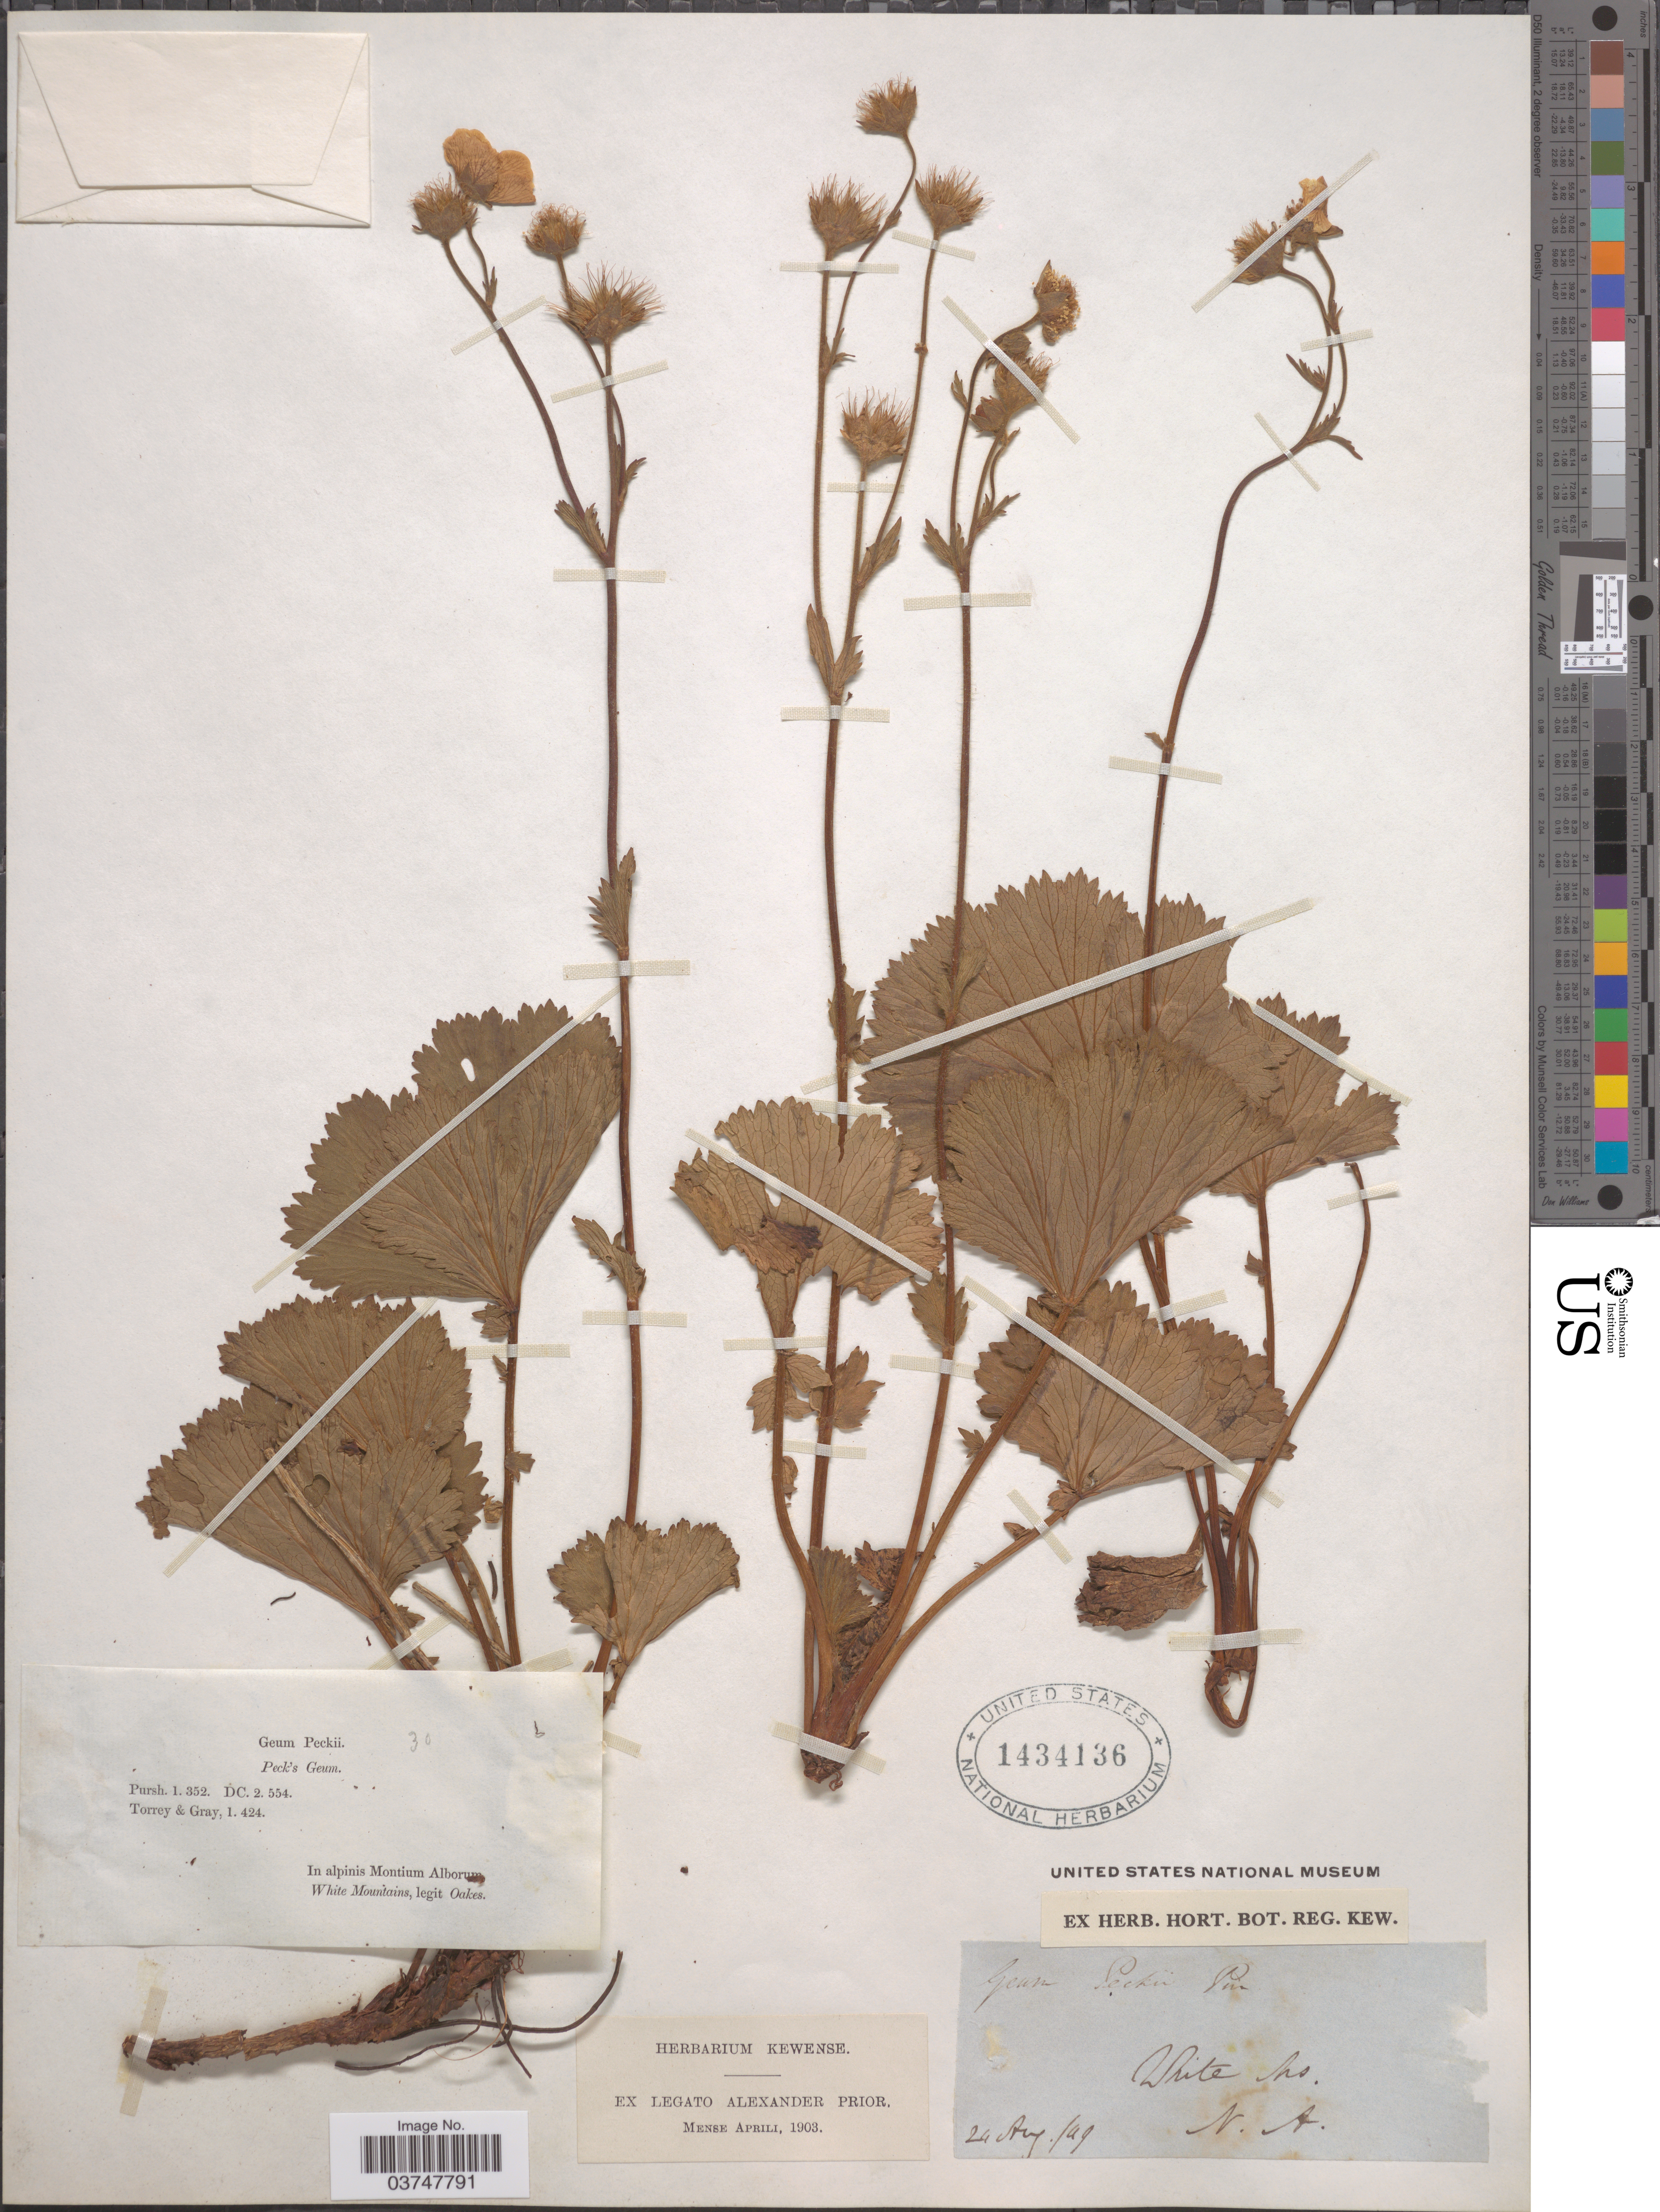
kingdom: Plantae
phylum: Tracheophyta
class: Magnoliopsida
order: Rosales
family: Rosaceae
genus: Geum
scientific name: Geum peckii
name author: Pursh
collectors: -. Oakes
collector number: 30?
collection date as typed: Transcribed d/m/y: 24/8/49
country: United States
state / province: New Hampshire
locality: In alpinis Montium Alborum White Mountains. White mt.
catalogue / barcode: US 1434136